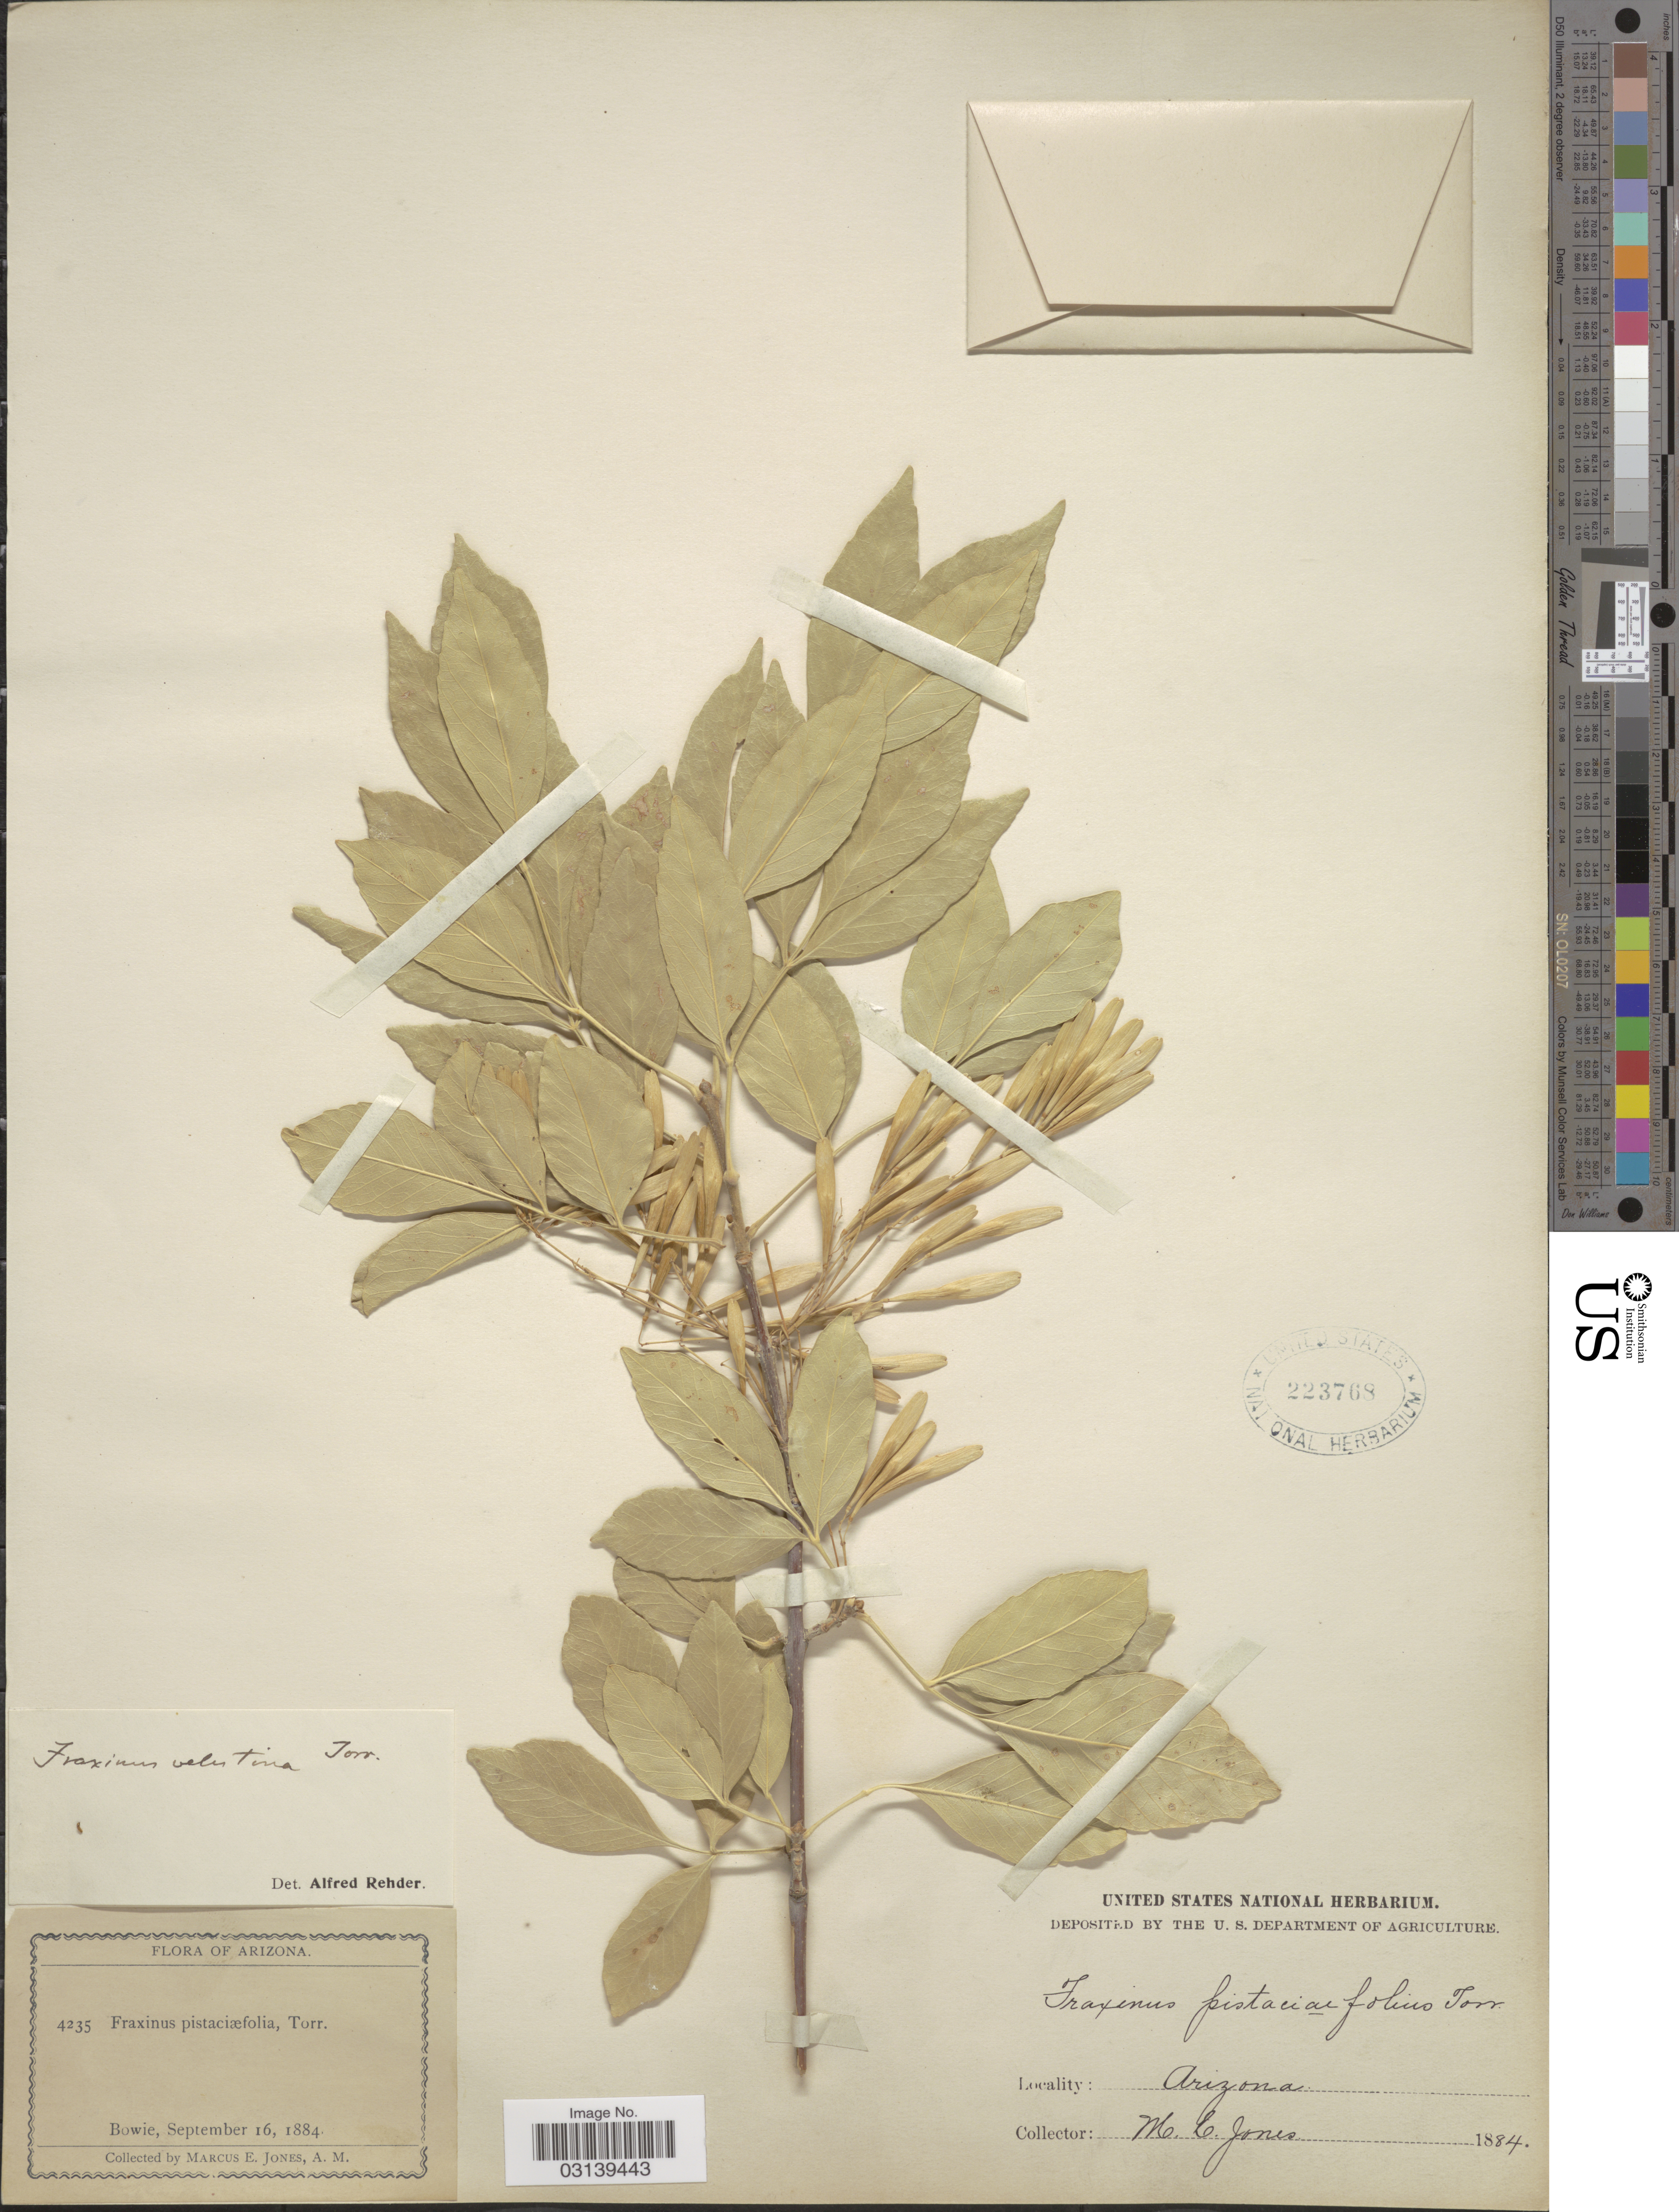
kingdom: Plantae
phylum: Tracheophyta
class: Magnoliopsida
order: Lamiales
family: Oleaceae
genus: Fraxinus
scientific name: Fraxinus velutina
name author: Torr.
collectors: M. E. Jones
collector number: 4235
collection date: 1884-09-16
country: United States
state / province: Arizona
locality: Bowie.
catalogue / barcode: US 223768